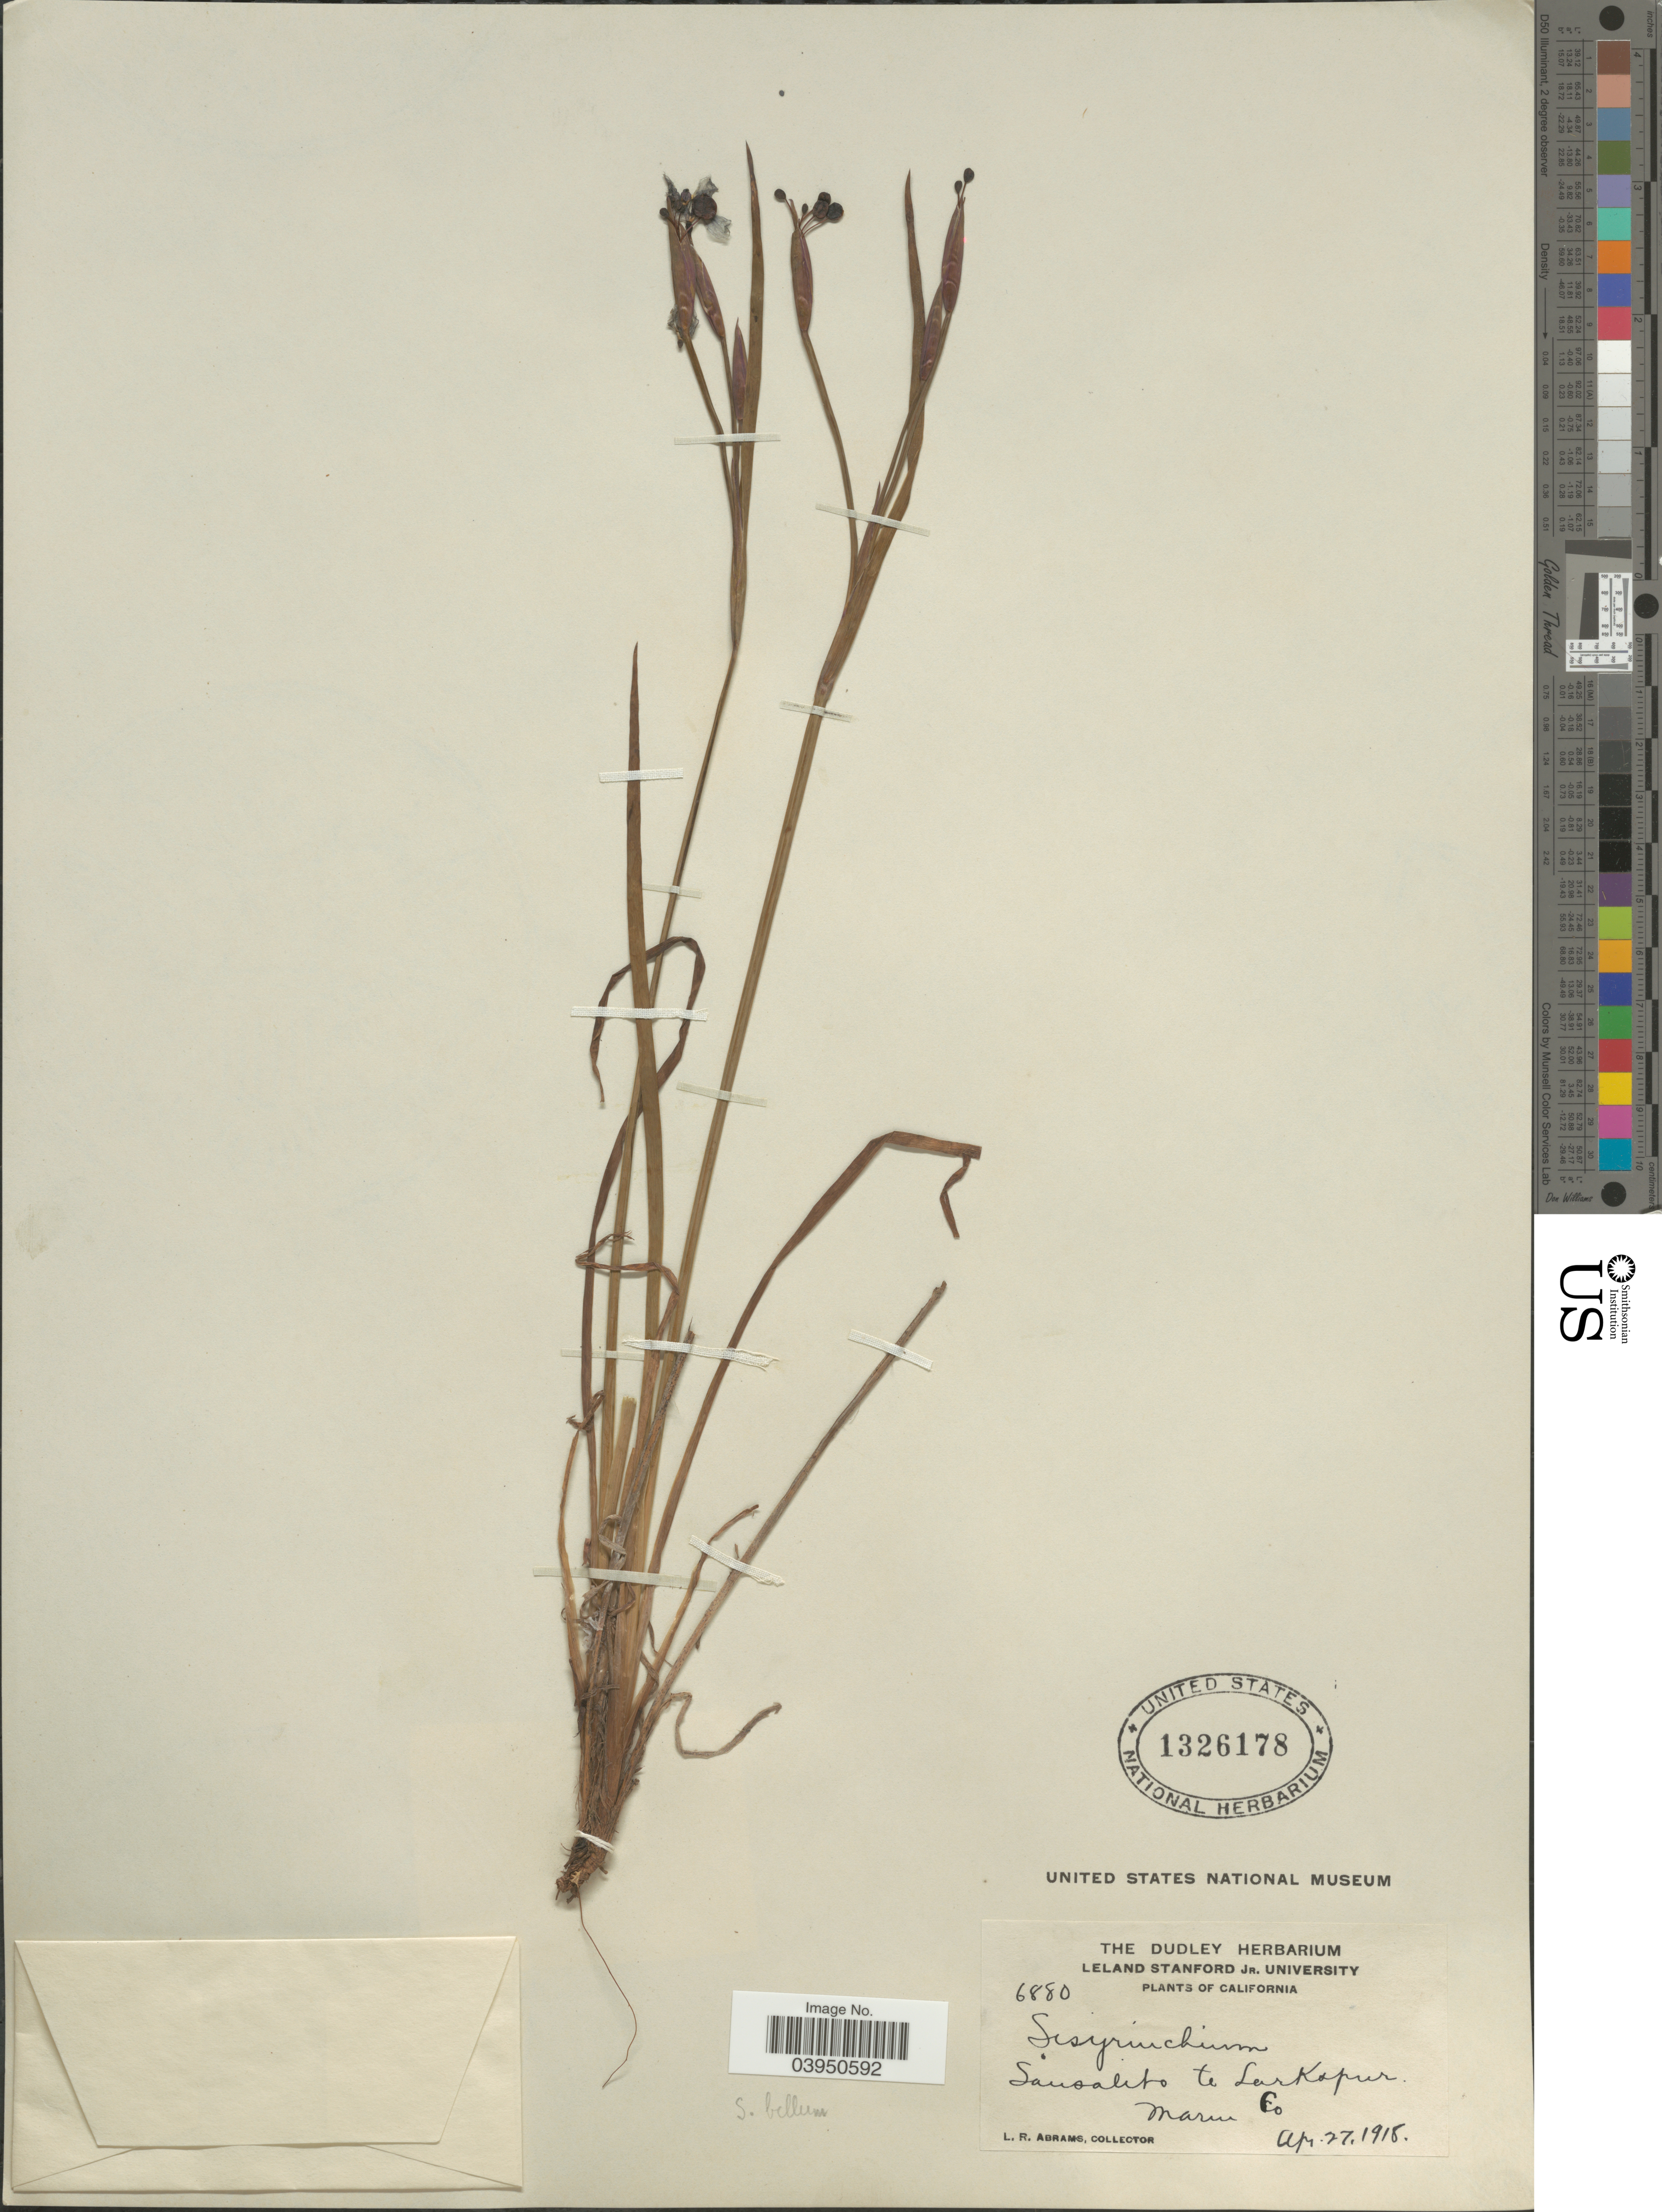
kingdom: Plantae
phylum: Tracheophyta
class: Liliopsida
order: Asparagales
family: Iridaceae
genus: Sisyrinchium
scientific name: Sisyrinchium bellum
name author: S. Watson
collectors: L. Abrams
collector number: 6880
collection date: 1918-04-27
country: United States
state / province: California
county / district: Marin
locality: Sausalito to Larkspur. Marin Co.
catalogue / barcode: US 1326178